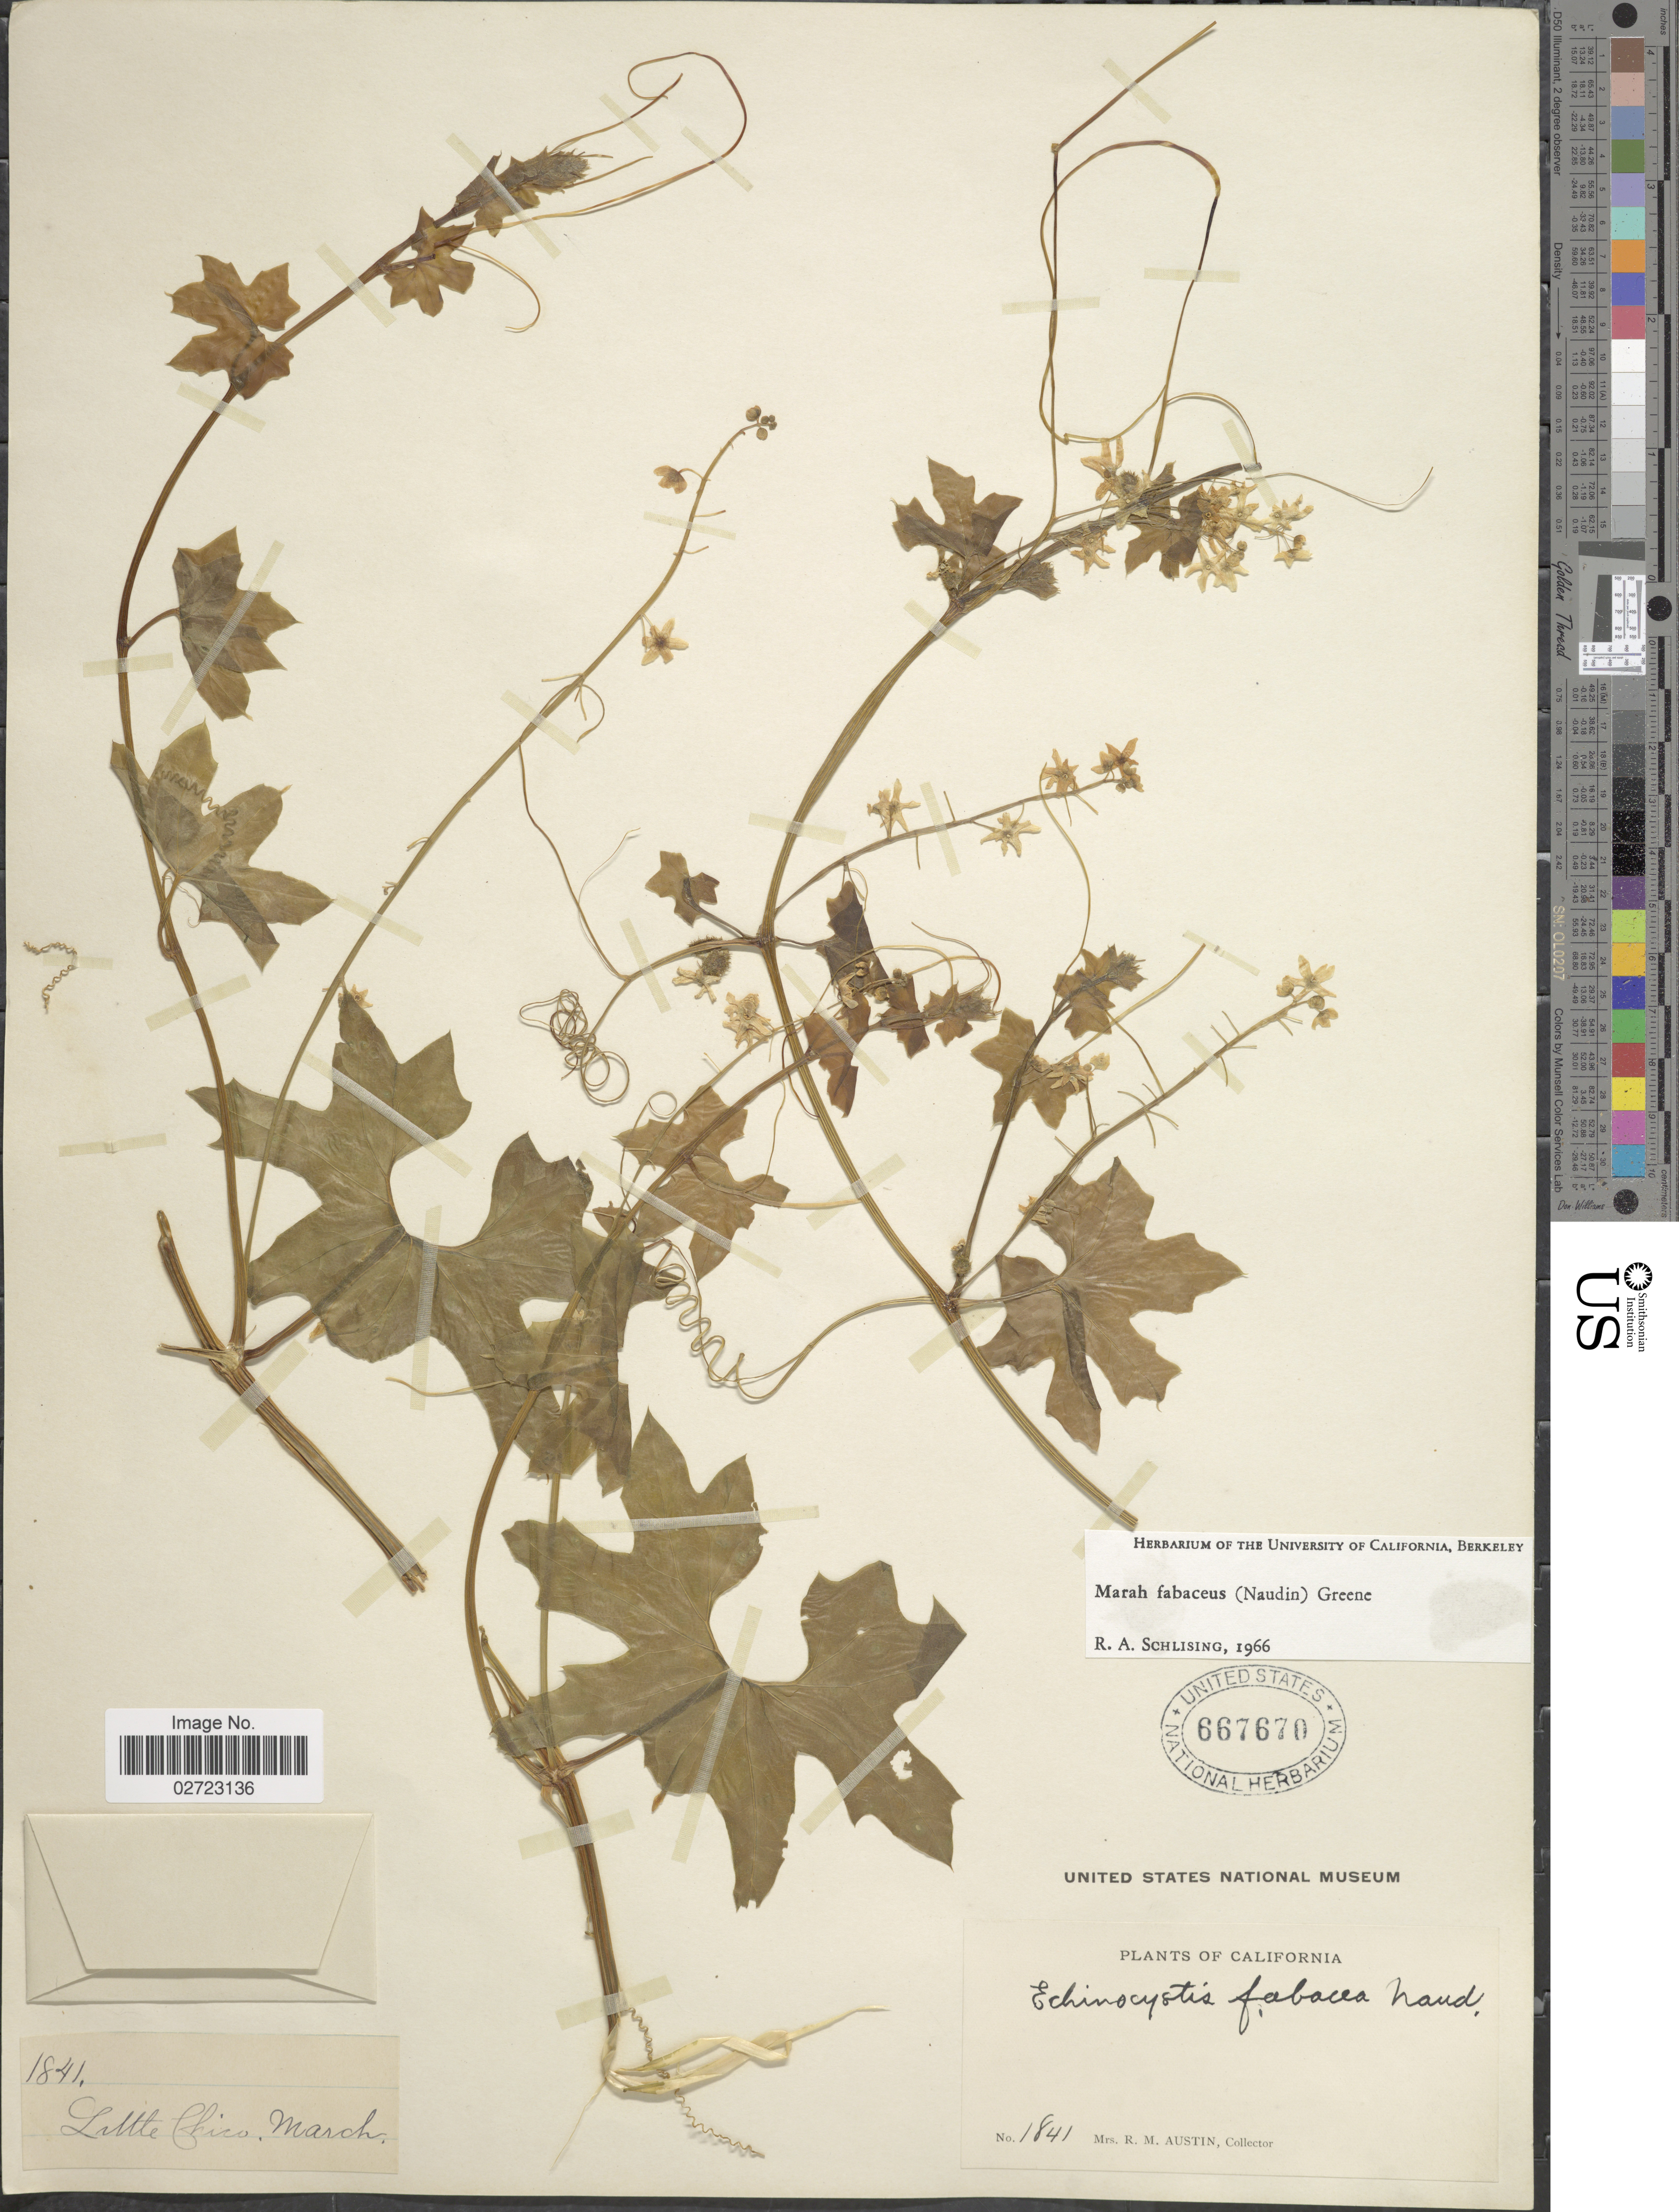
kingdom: Plantae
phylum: Tracheophyta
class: Magnoliopsida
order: Cucurbitales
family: Cucurbitaceae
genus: Marah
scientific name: Marah fabacea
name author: (Naudin) Greene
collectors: R. Austin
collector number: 1841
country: United States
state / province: California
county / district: Butte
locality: Little Chico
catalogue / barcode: US 667670